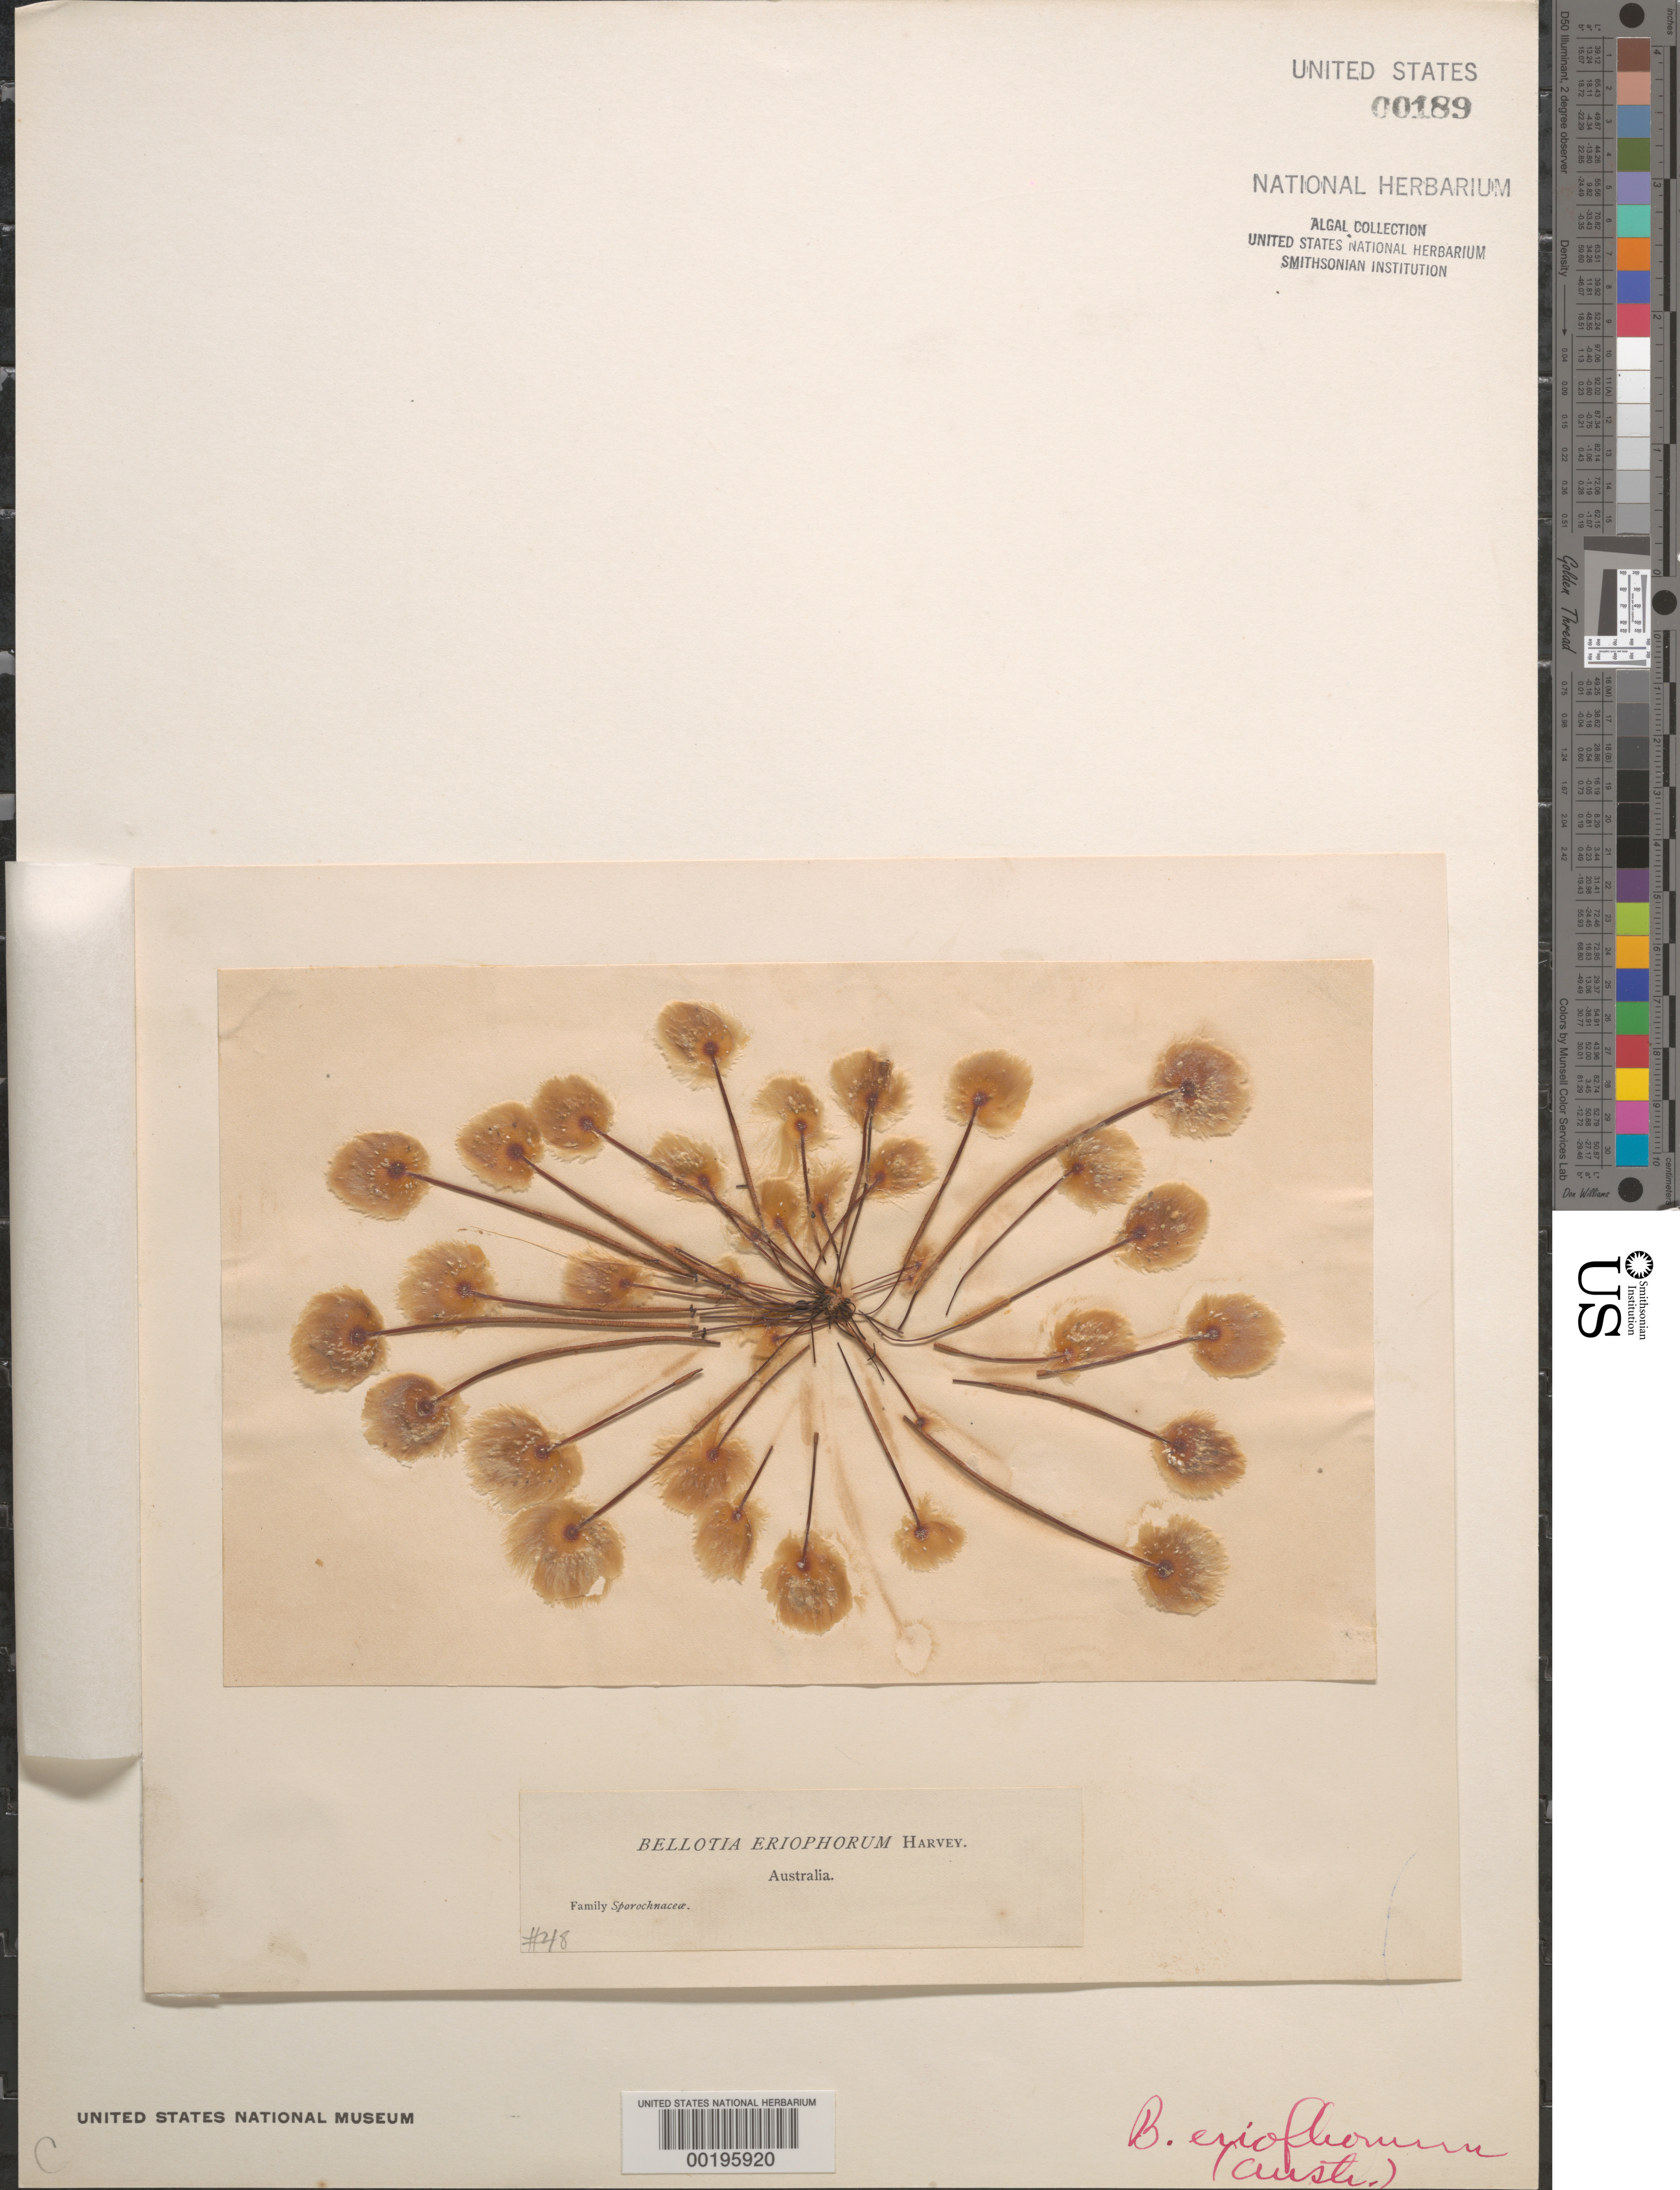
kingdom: Chromista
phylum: Ochrophyta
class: Phaeophyceae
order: Sporochnales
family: Sporochnaceae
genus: Bellotia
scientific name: Bellotia eriophorum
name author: Harv.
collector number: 48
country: Australia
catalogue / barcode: US 189